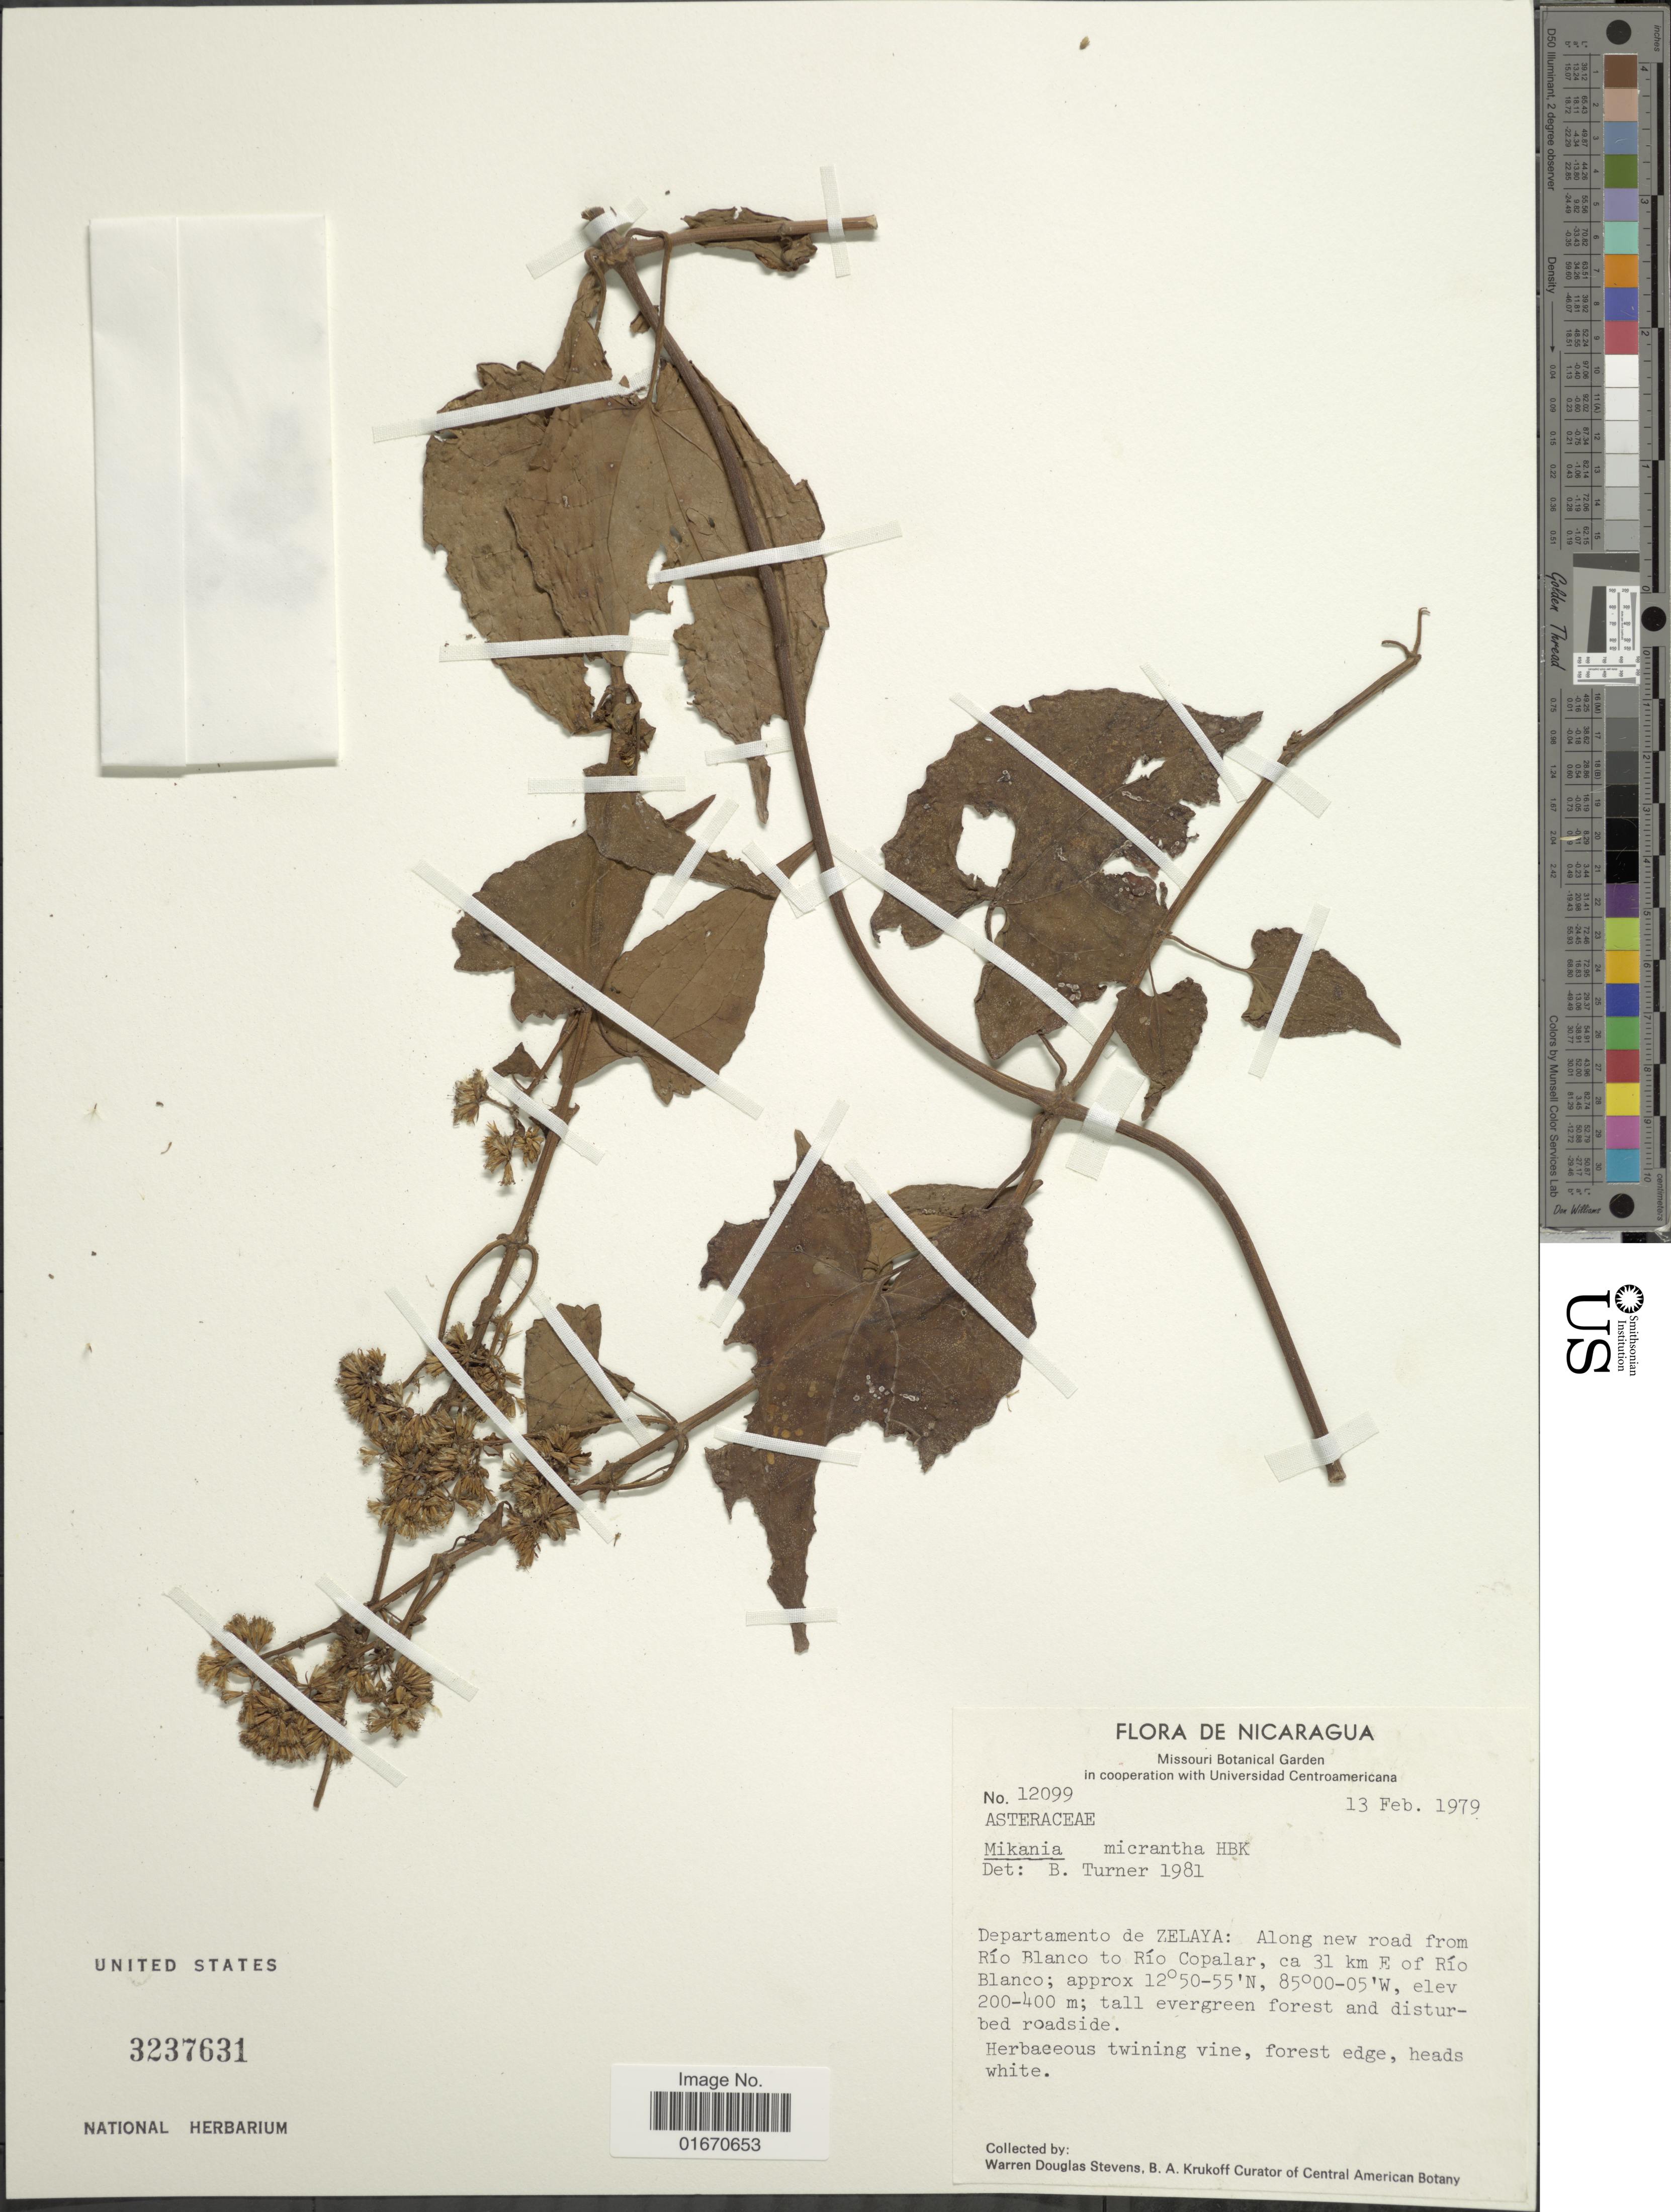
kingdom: Plantae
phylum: Tracheophyta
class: Magnoliopsida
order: Asterales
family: Asteraceae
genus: Mikania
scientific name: Mikania micrantha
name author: Kunth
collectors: W. D. Stevens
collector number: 12099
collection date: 1979-02-13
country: Nicaragua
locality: Departamento de Zelaya, along new road from Rio Blanco to Rio Copalar, ca 31 km E of Rio Blanco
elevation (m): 200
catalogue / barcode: US 3237631